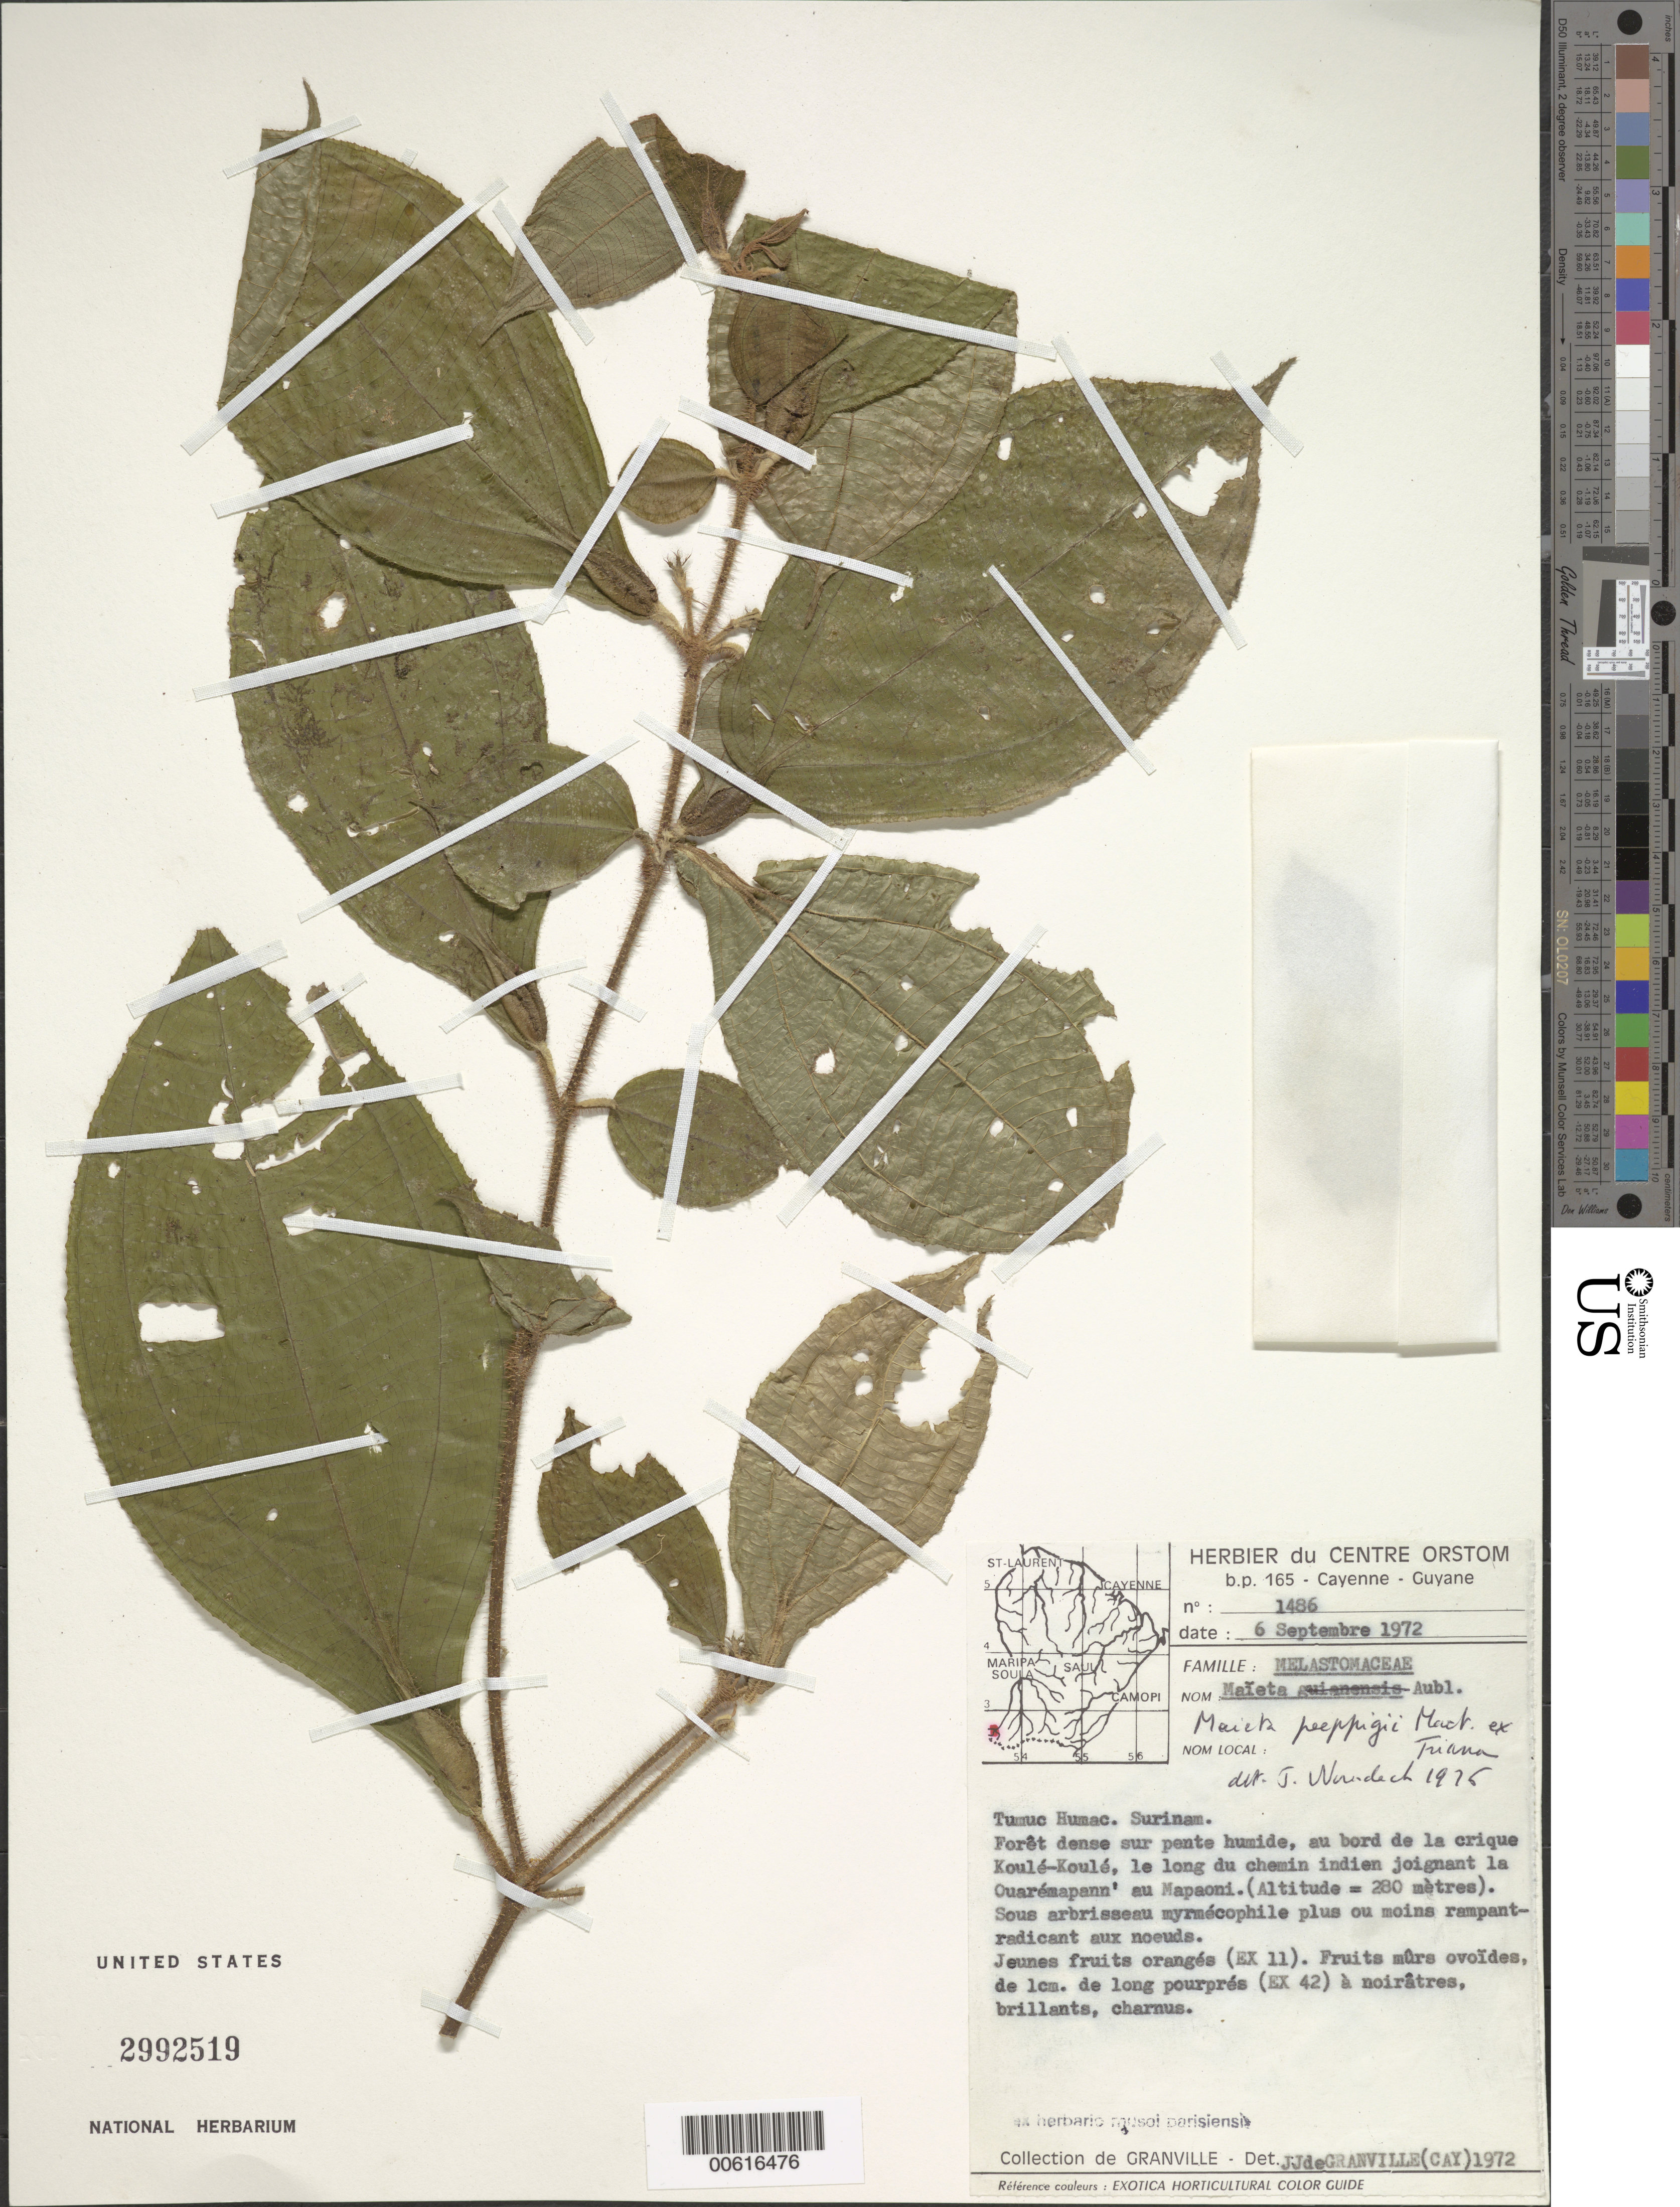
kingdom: Plantae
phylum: Tracheophyta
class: Magnoliopsida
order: Myrtales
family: Melastomataceae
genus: Maieta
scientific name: Maieta poeppigii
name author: Mart. ex Cogn.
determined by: Wurdack, John J., (US), US (UNITED STATES)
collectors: J.-J. de Granville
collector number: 1486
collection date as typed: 6-Sep-72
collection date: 1972-09-06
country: Suriname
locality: Tumuc-Humac, crique Koulé-Koulé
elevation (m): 280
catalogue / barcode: US 2992519